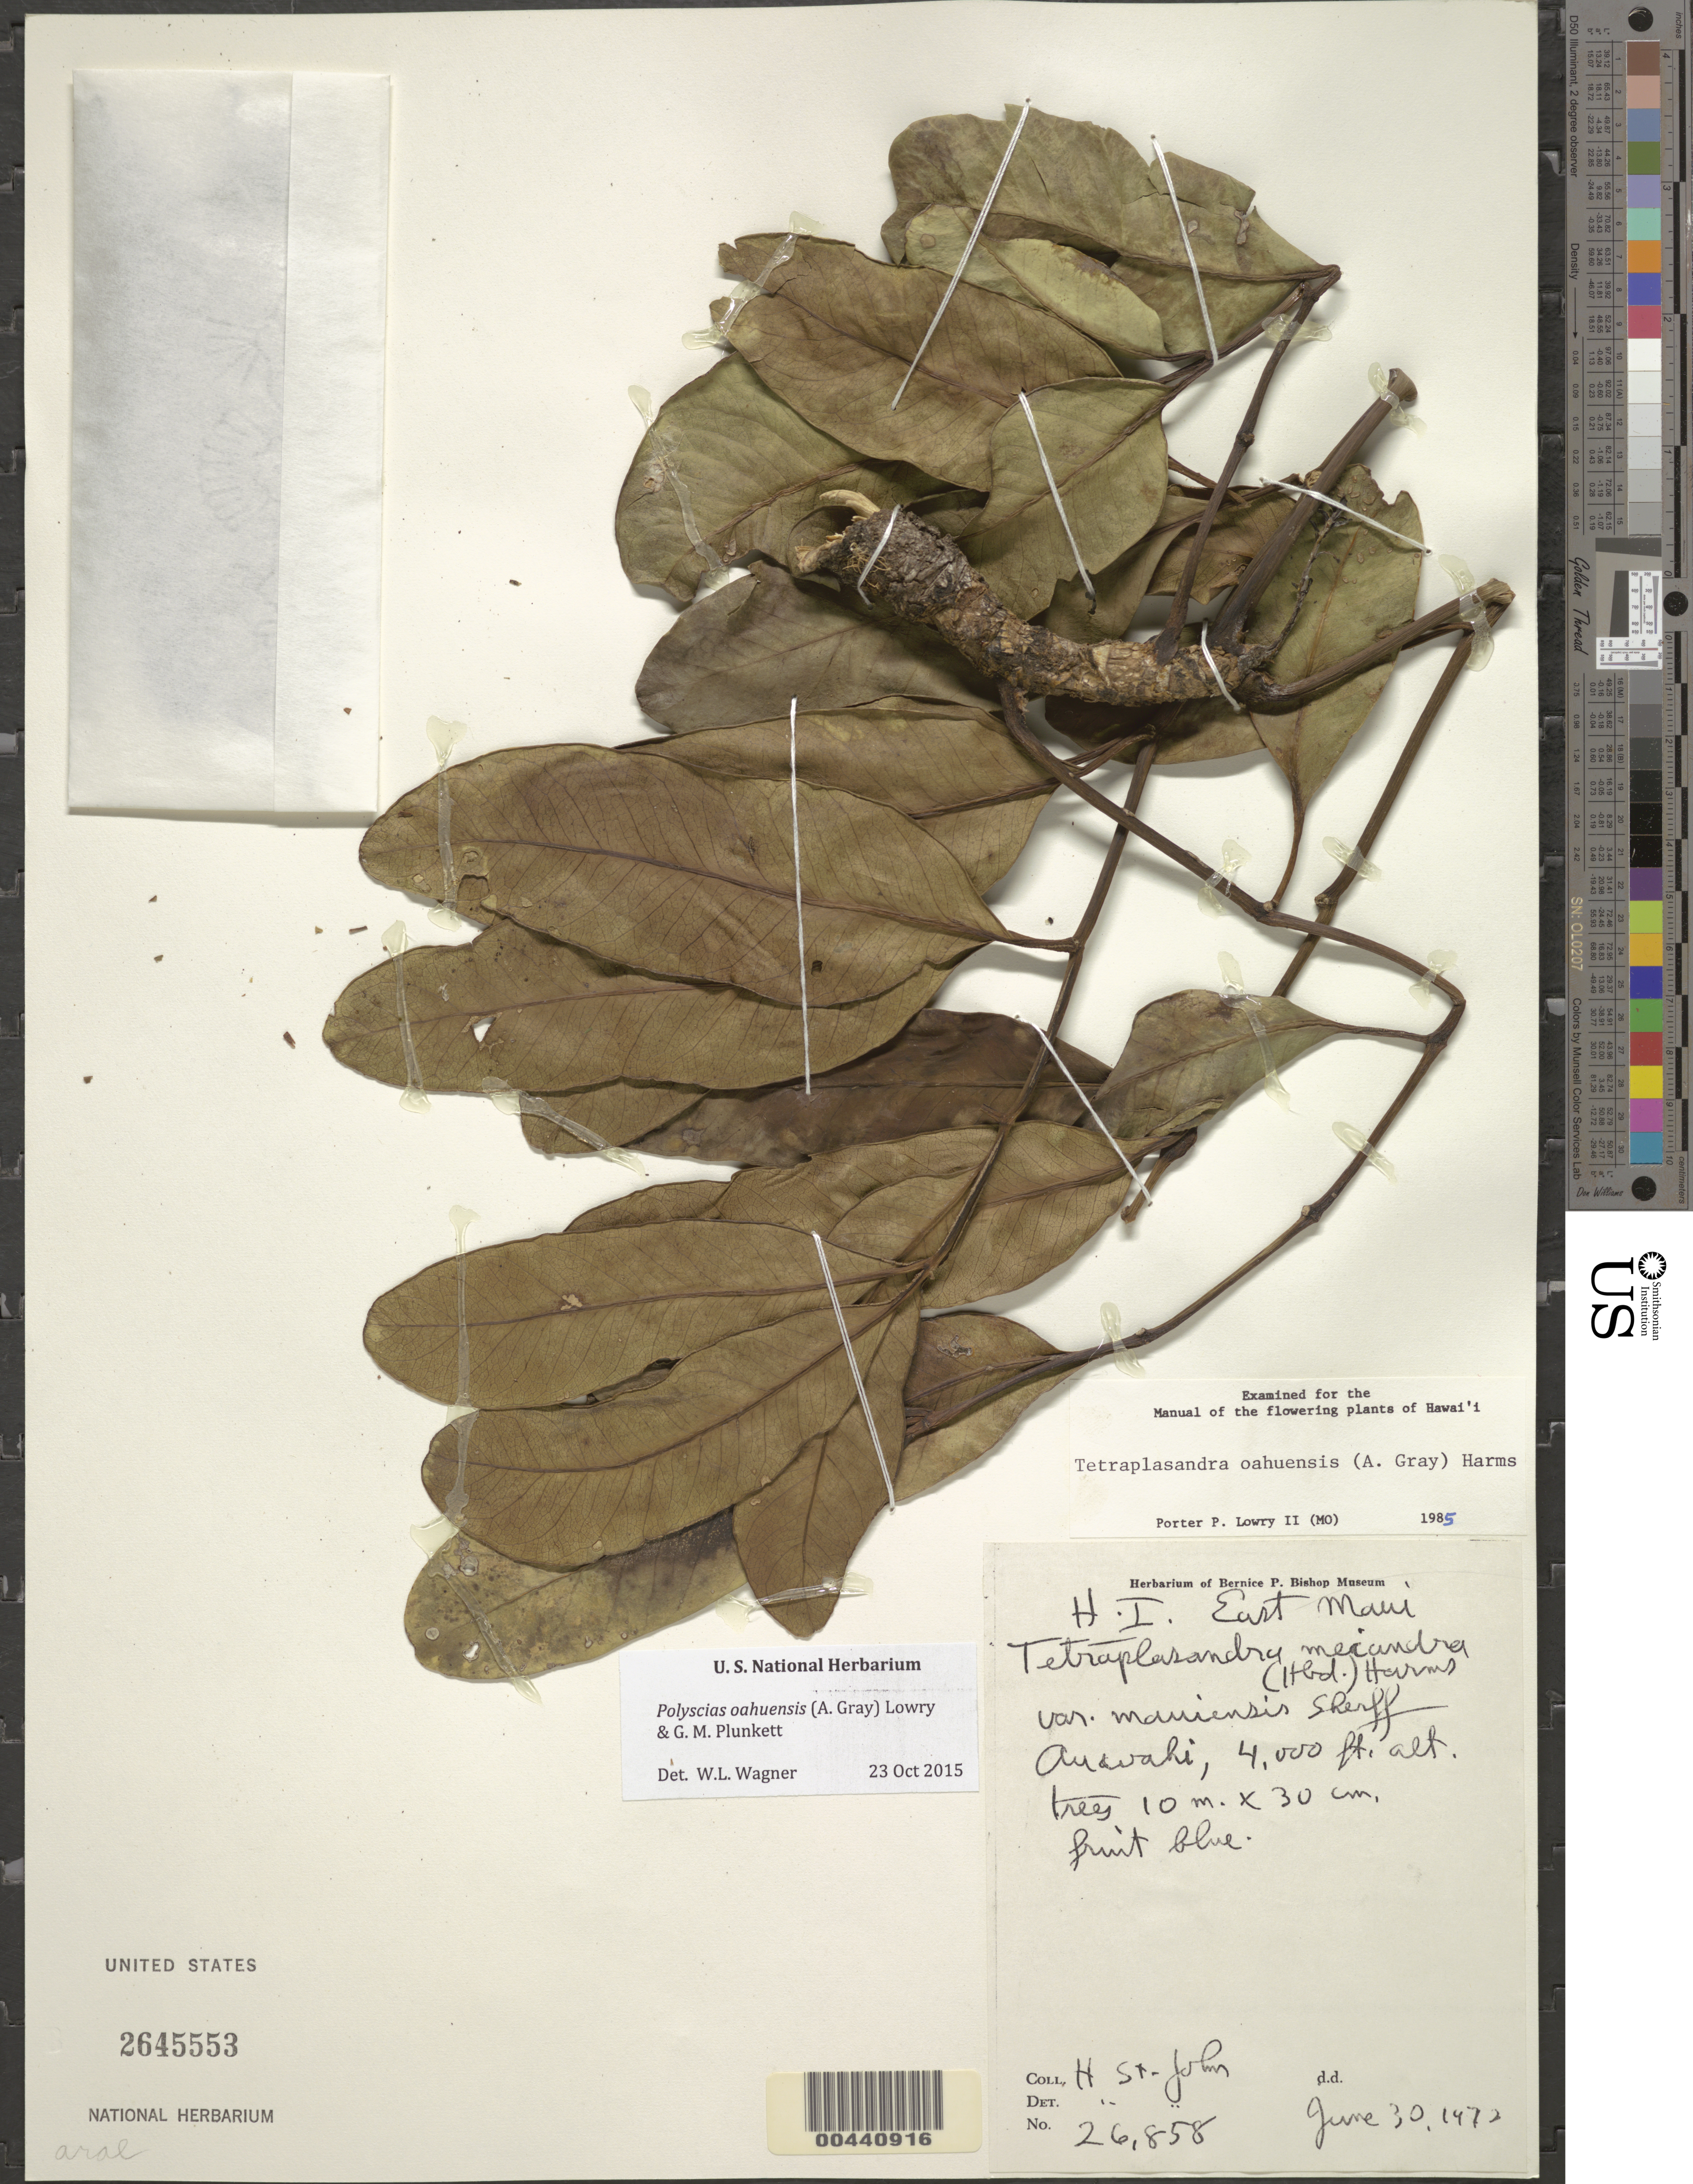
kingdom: Plantae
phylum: Tracheophyta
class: Magnoliopsida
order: Apiales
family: Araliaceae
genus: Polyscias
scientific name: Polyscias oahuensis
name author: (A. Gray) Lowry & G. M. Plunkett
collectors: H. St. John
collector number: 26858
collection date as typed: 30 Jun 1972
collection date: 1972-06-30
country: United States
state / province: Hawaii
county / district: Maui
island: Maui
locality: Auwahi, East Maui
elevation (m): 1219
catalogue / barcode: US 2645553